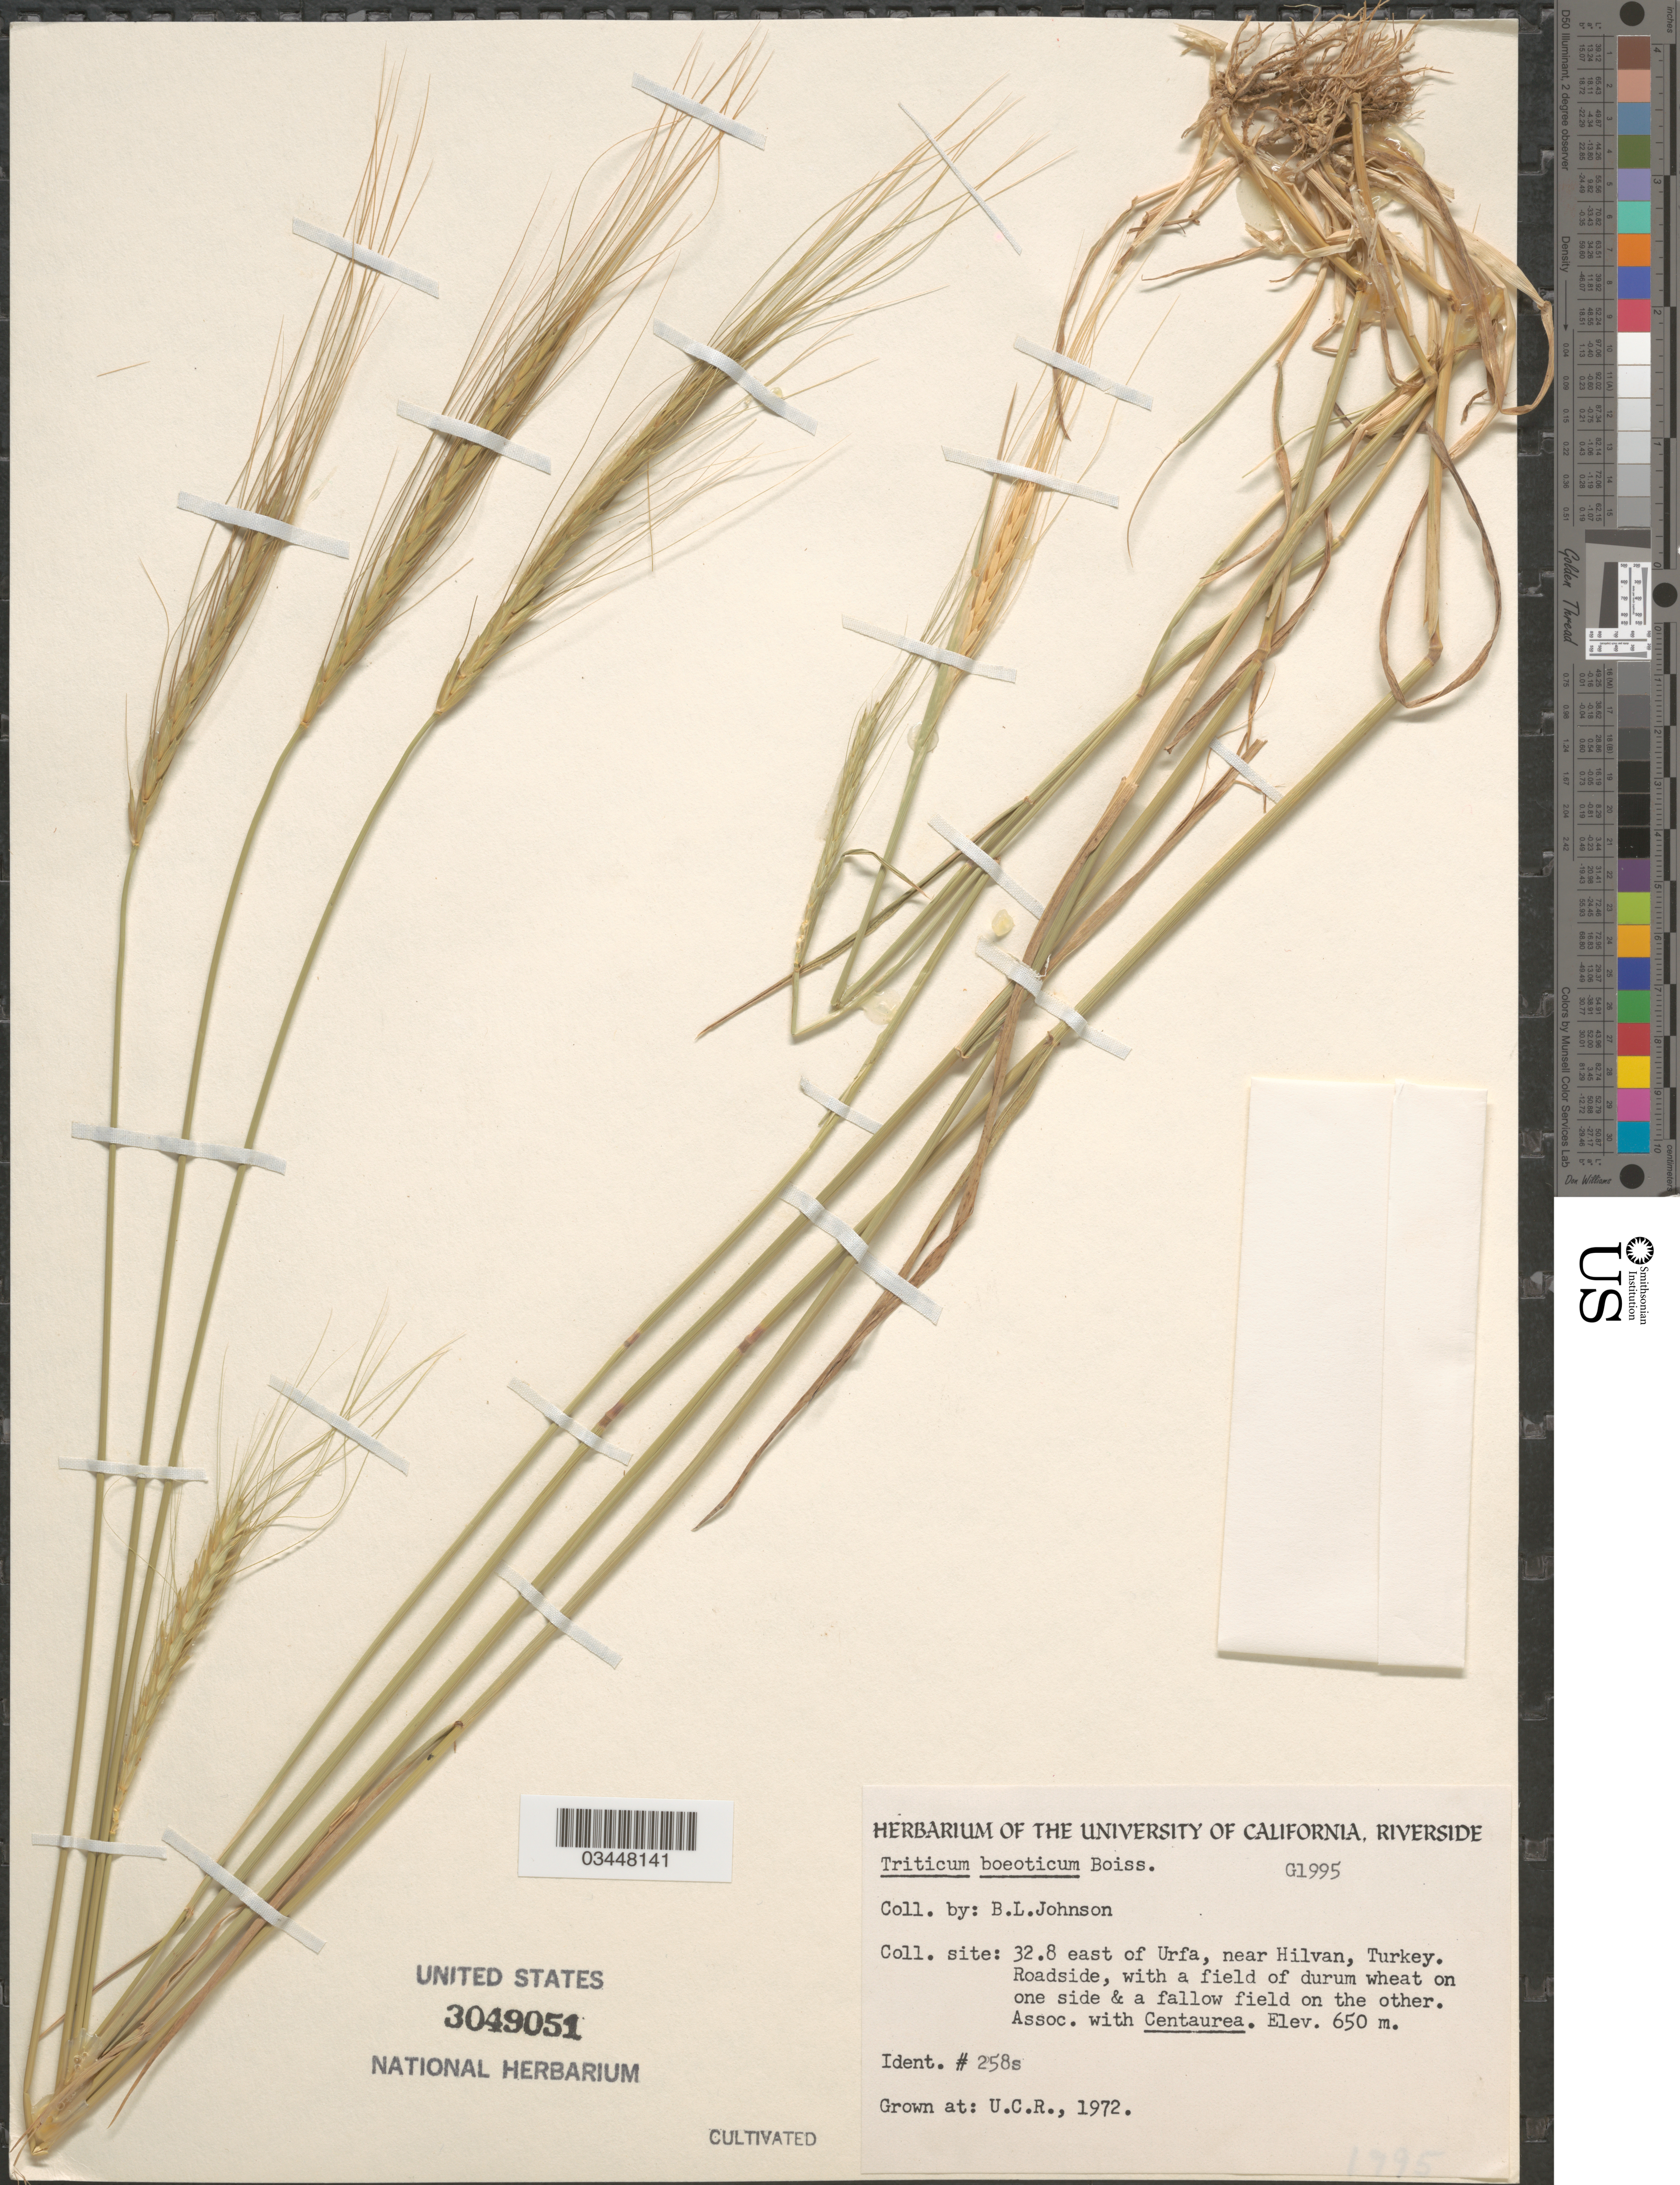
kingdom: Plantae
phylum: Tracheophyta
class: Liliopsida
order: Poales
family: Poaceae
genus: Triticum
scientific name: Triticum boeoticum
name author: Boiss.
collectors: ex herb. Univ. of California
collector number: G1995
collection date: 1972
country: United States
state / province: California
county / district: Riverside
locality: U.C.R.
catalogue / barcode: US 3049051